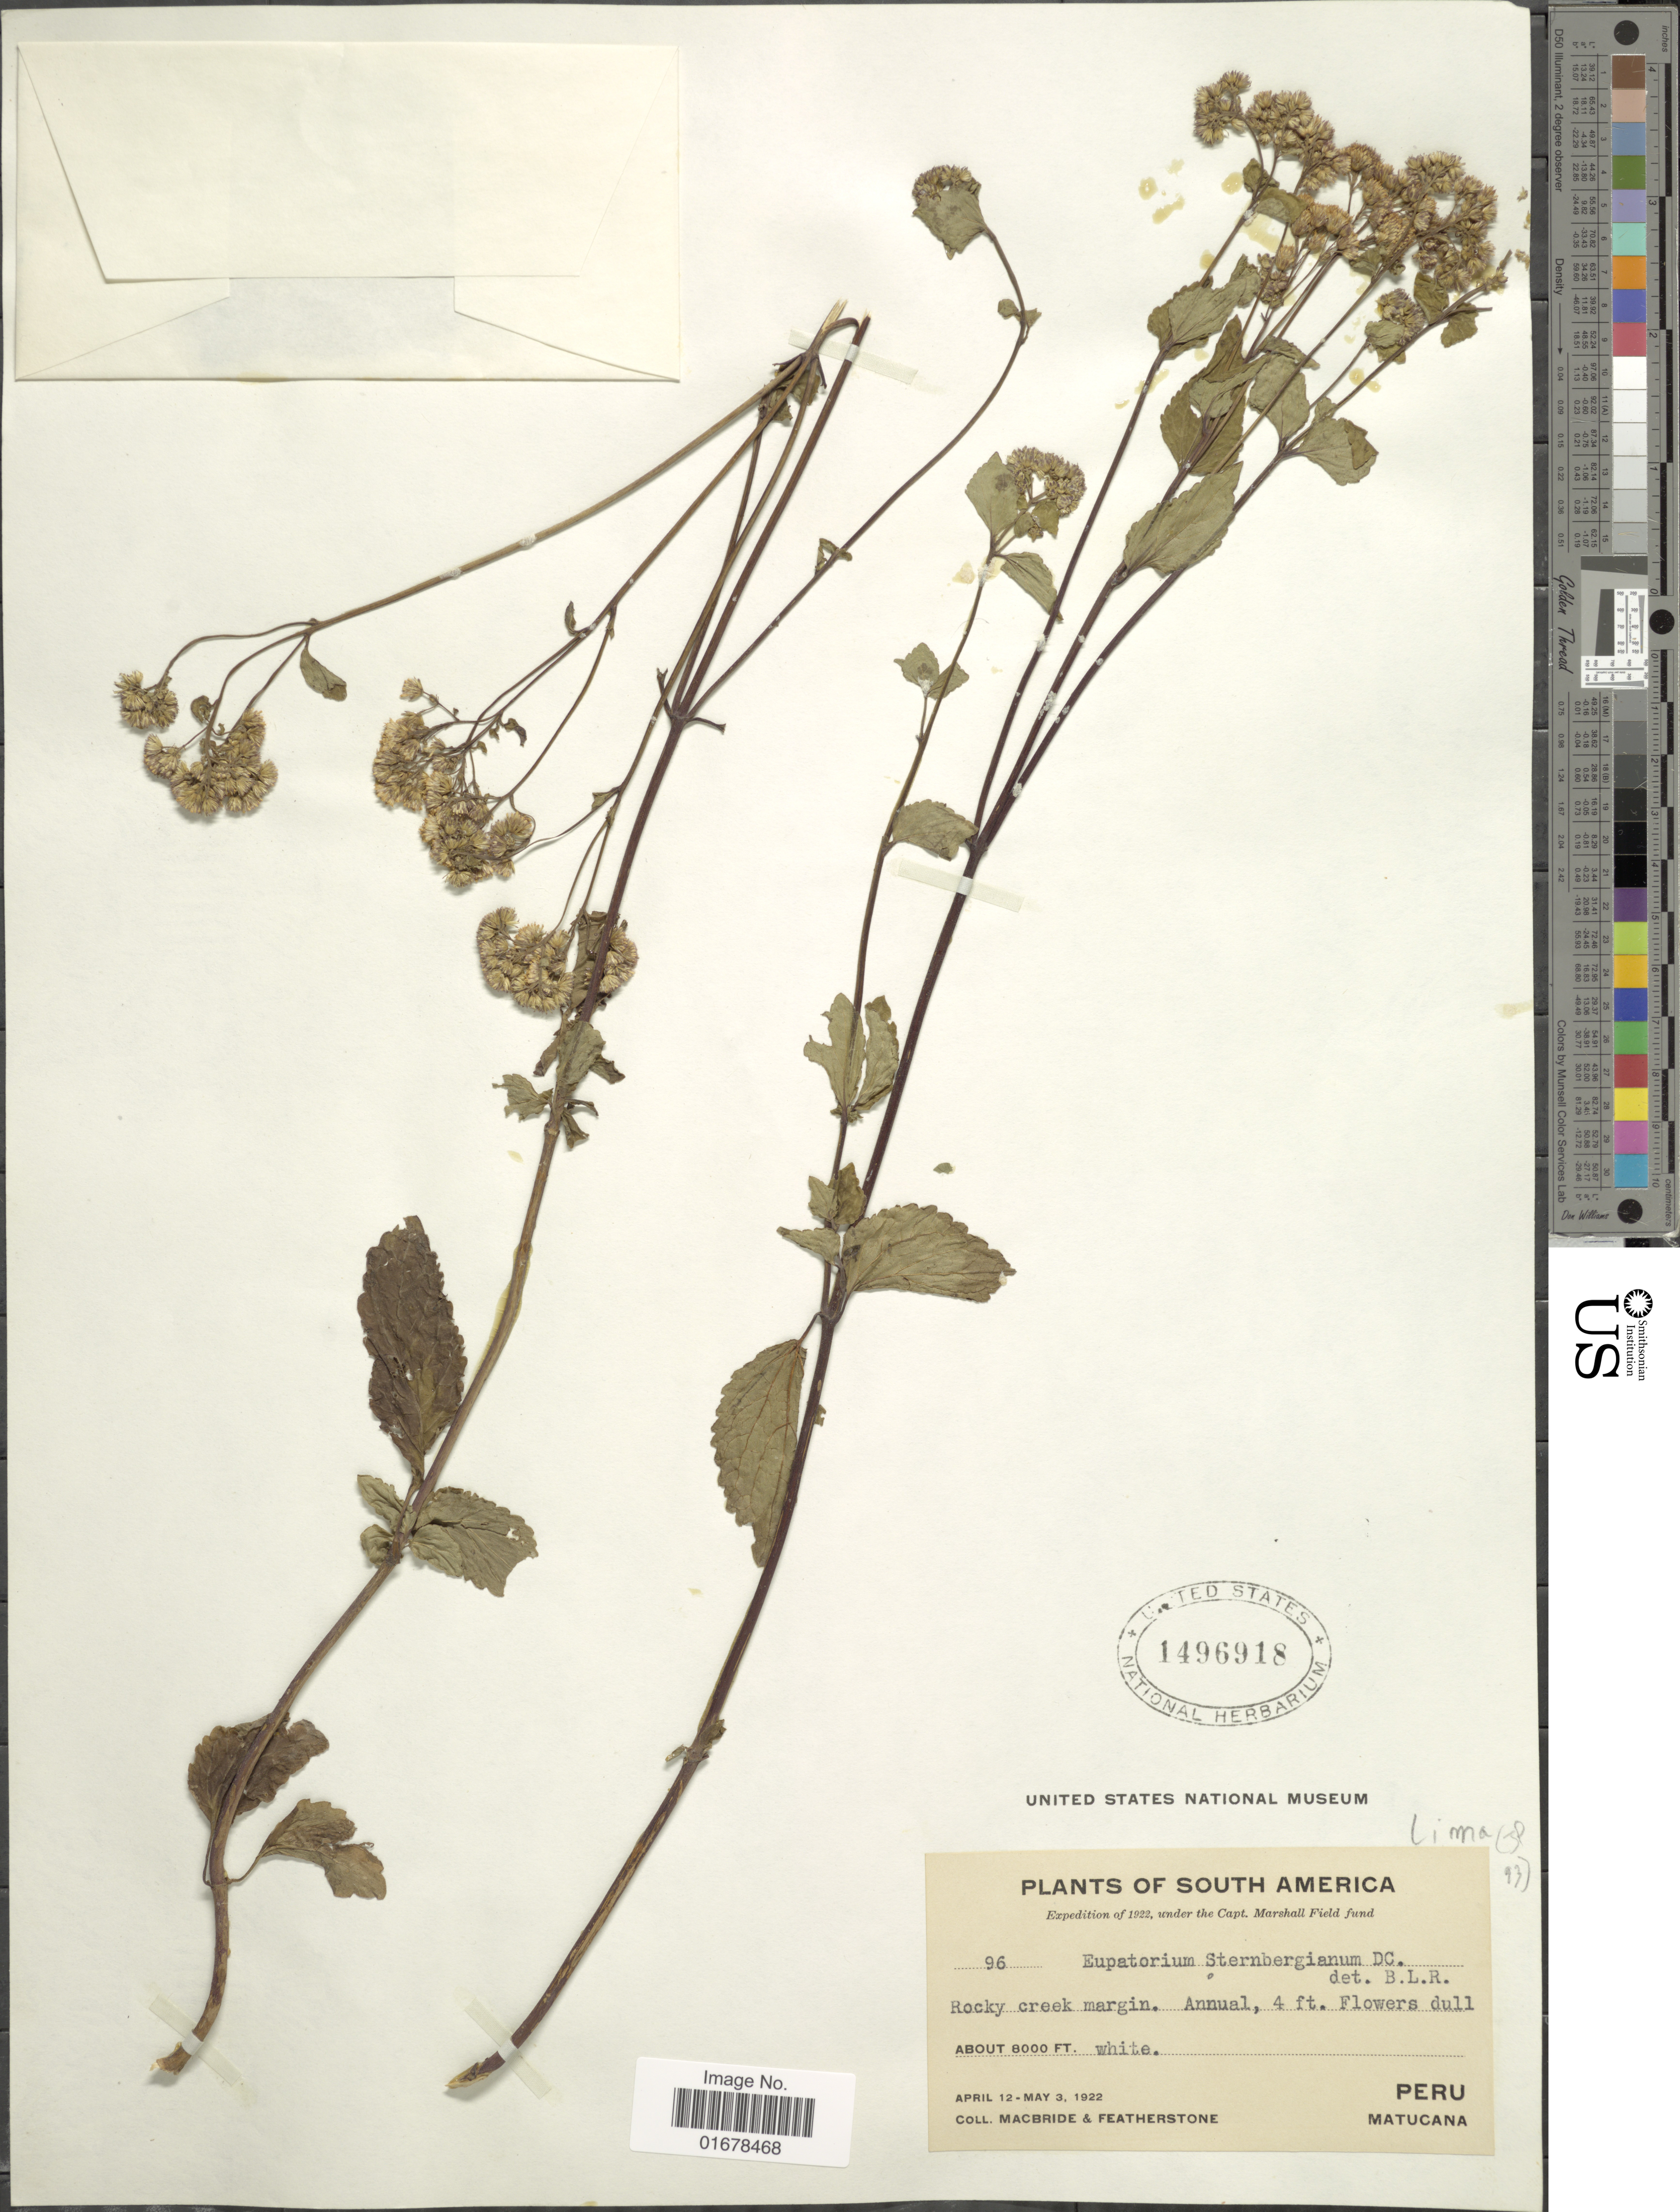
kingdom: Plantae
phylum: Tracheophyta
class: Magnoliopsida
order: Asterales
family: Asteraceae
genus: Ageratina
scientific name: Ageratina sternbergiana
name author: (DC.) R.M. King & H. Rob.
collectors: Macbride, -- & -. Featherstone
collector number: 96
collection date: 1922-04-12/1922-05-03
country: Peru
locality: Matucana, Peru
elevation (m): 2438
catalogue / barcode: US 1496918